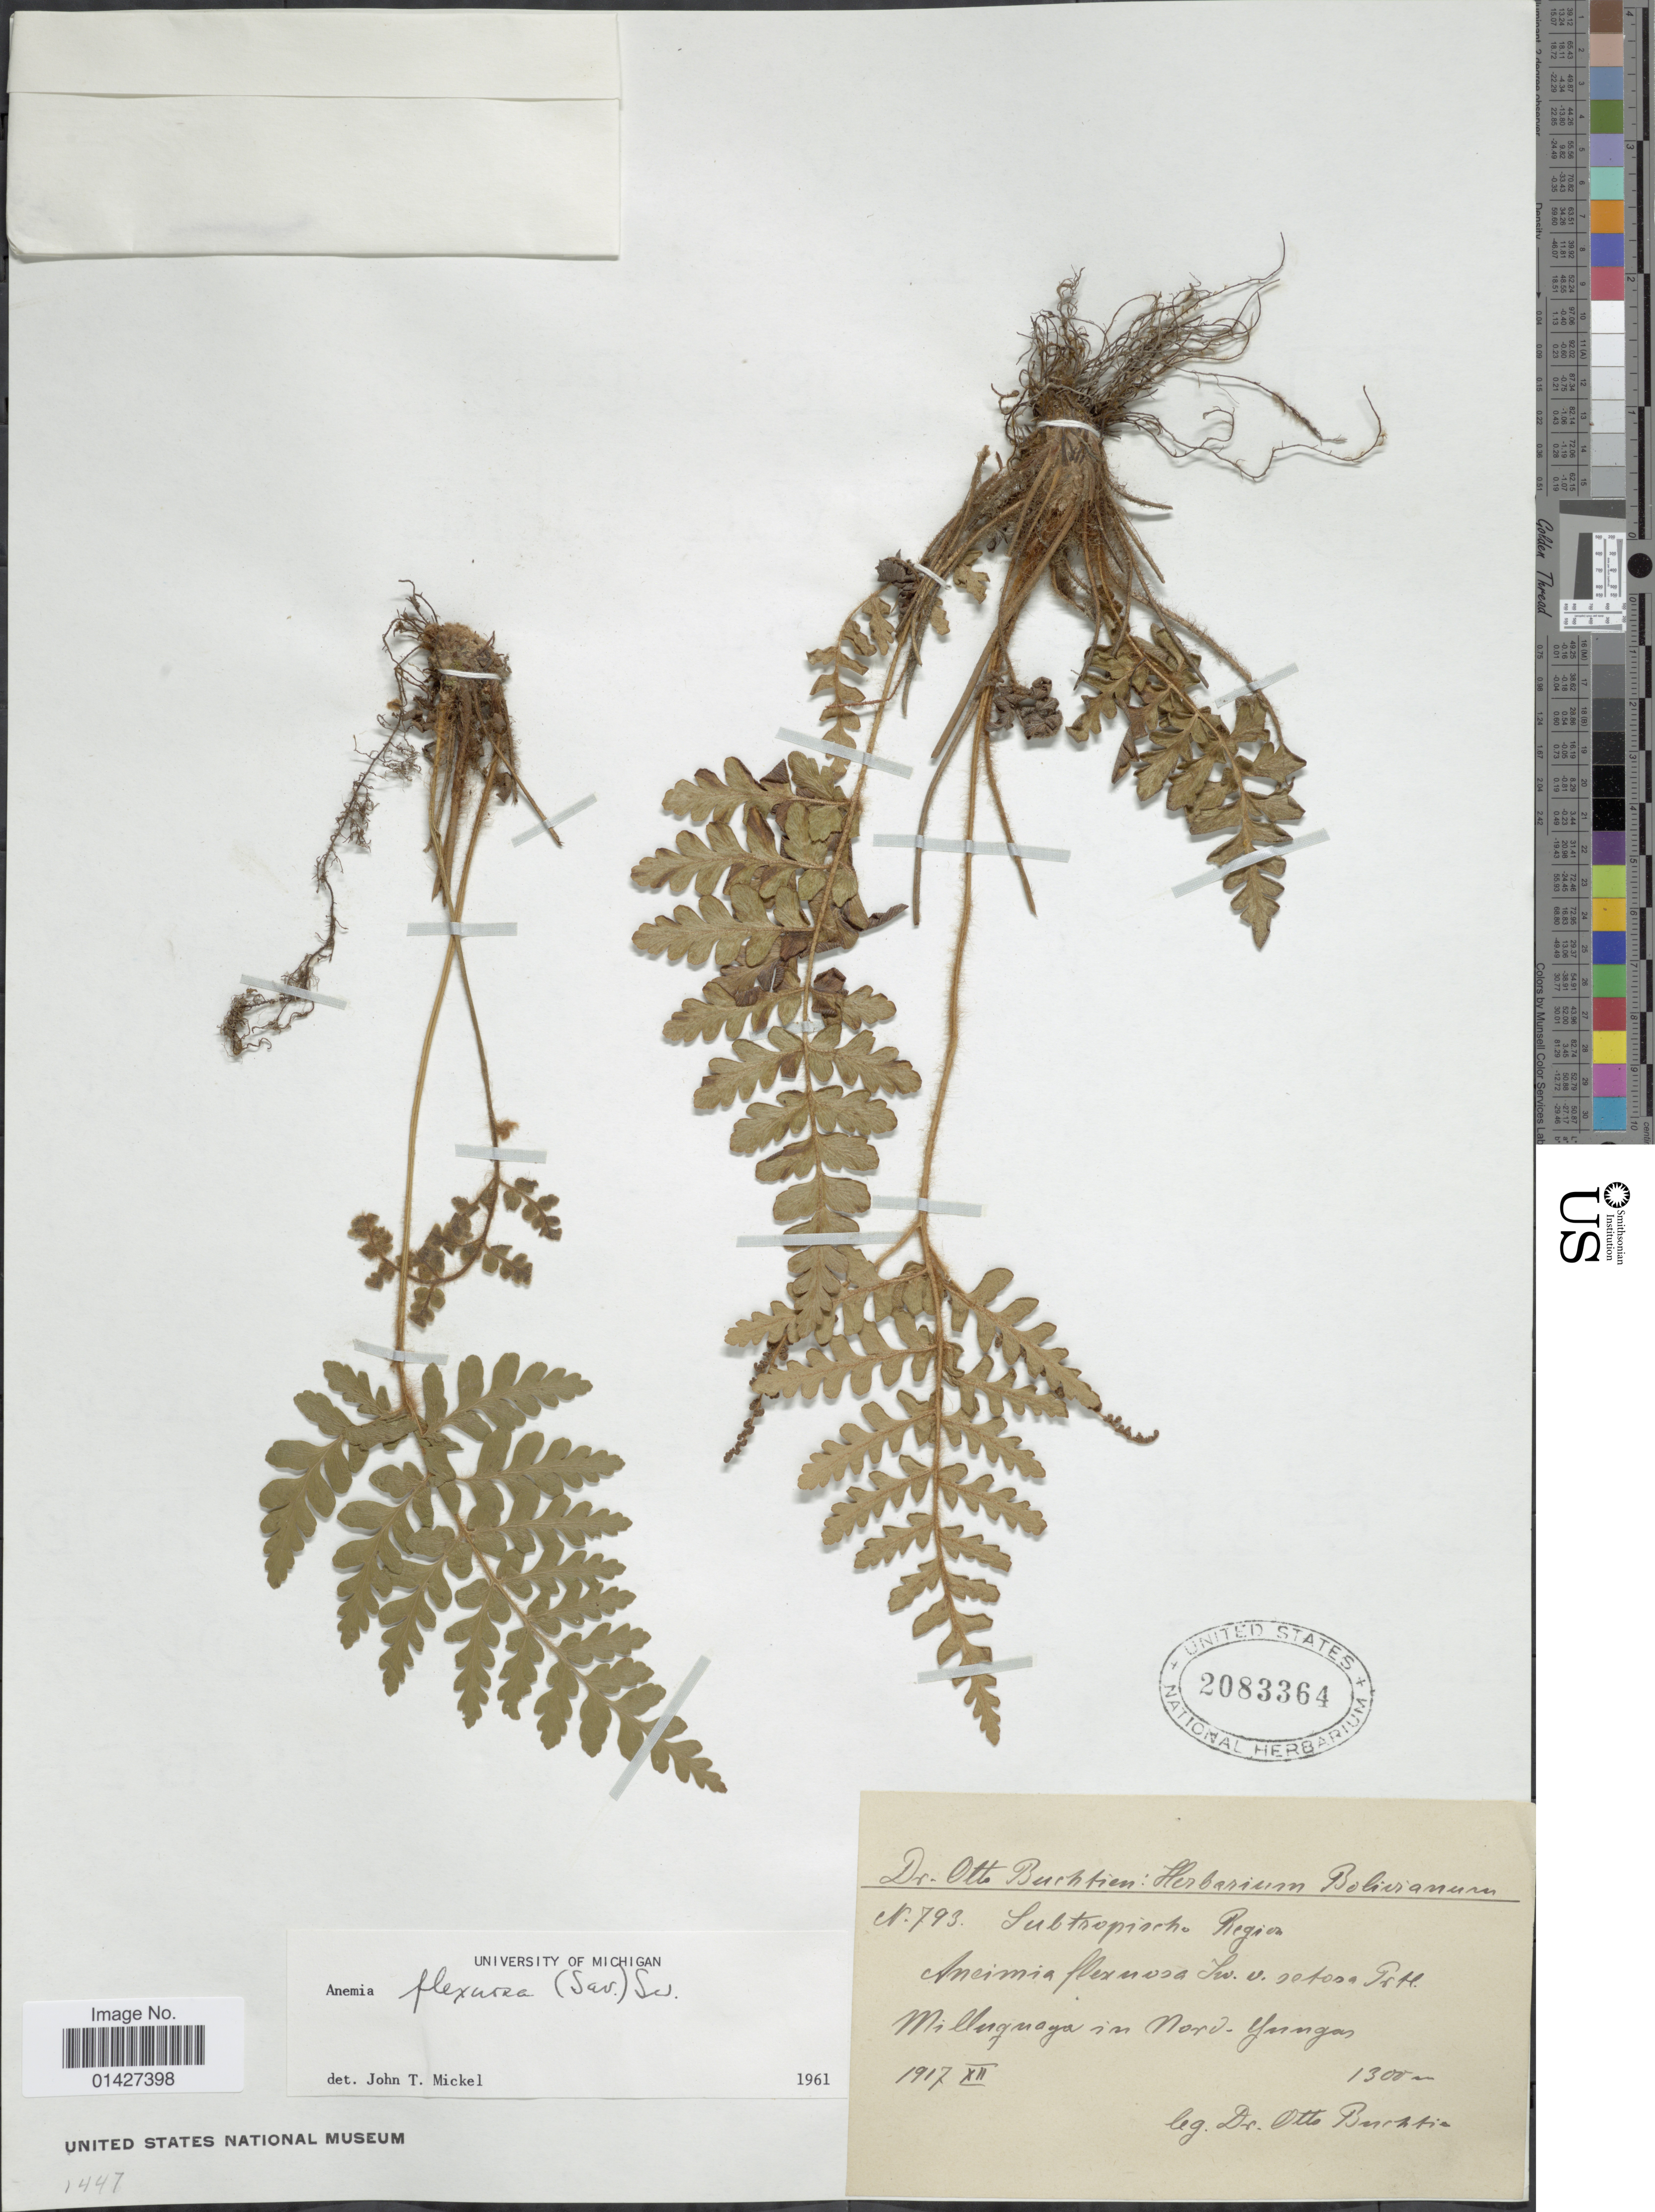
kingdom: Plantae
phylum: Tracheophyta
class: Polypodiopsida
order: Schizaeales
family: Anemiaceae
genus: Anemia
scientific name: Anemia flexuosa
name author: (Savigny) Sw.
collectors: O. Buchtien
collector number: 793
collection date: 1917-12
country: Bolivia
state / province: La Paz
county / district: Nor Yungas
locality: Milluguaya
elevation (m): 1300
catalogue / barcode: US 2083364